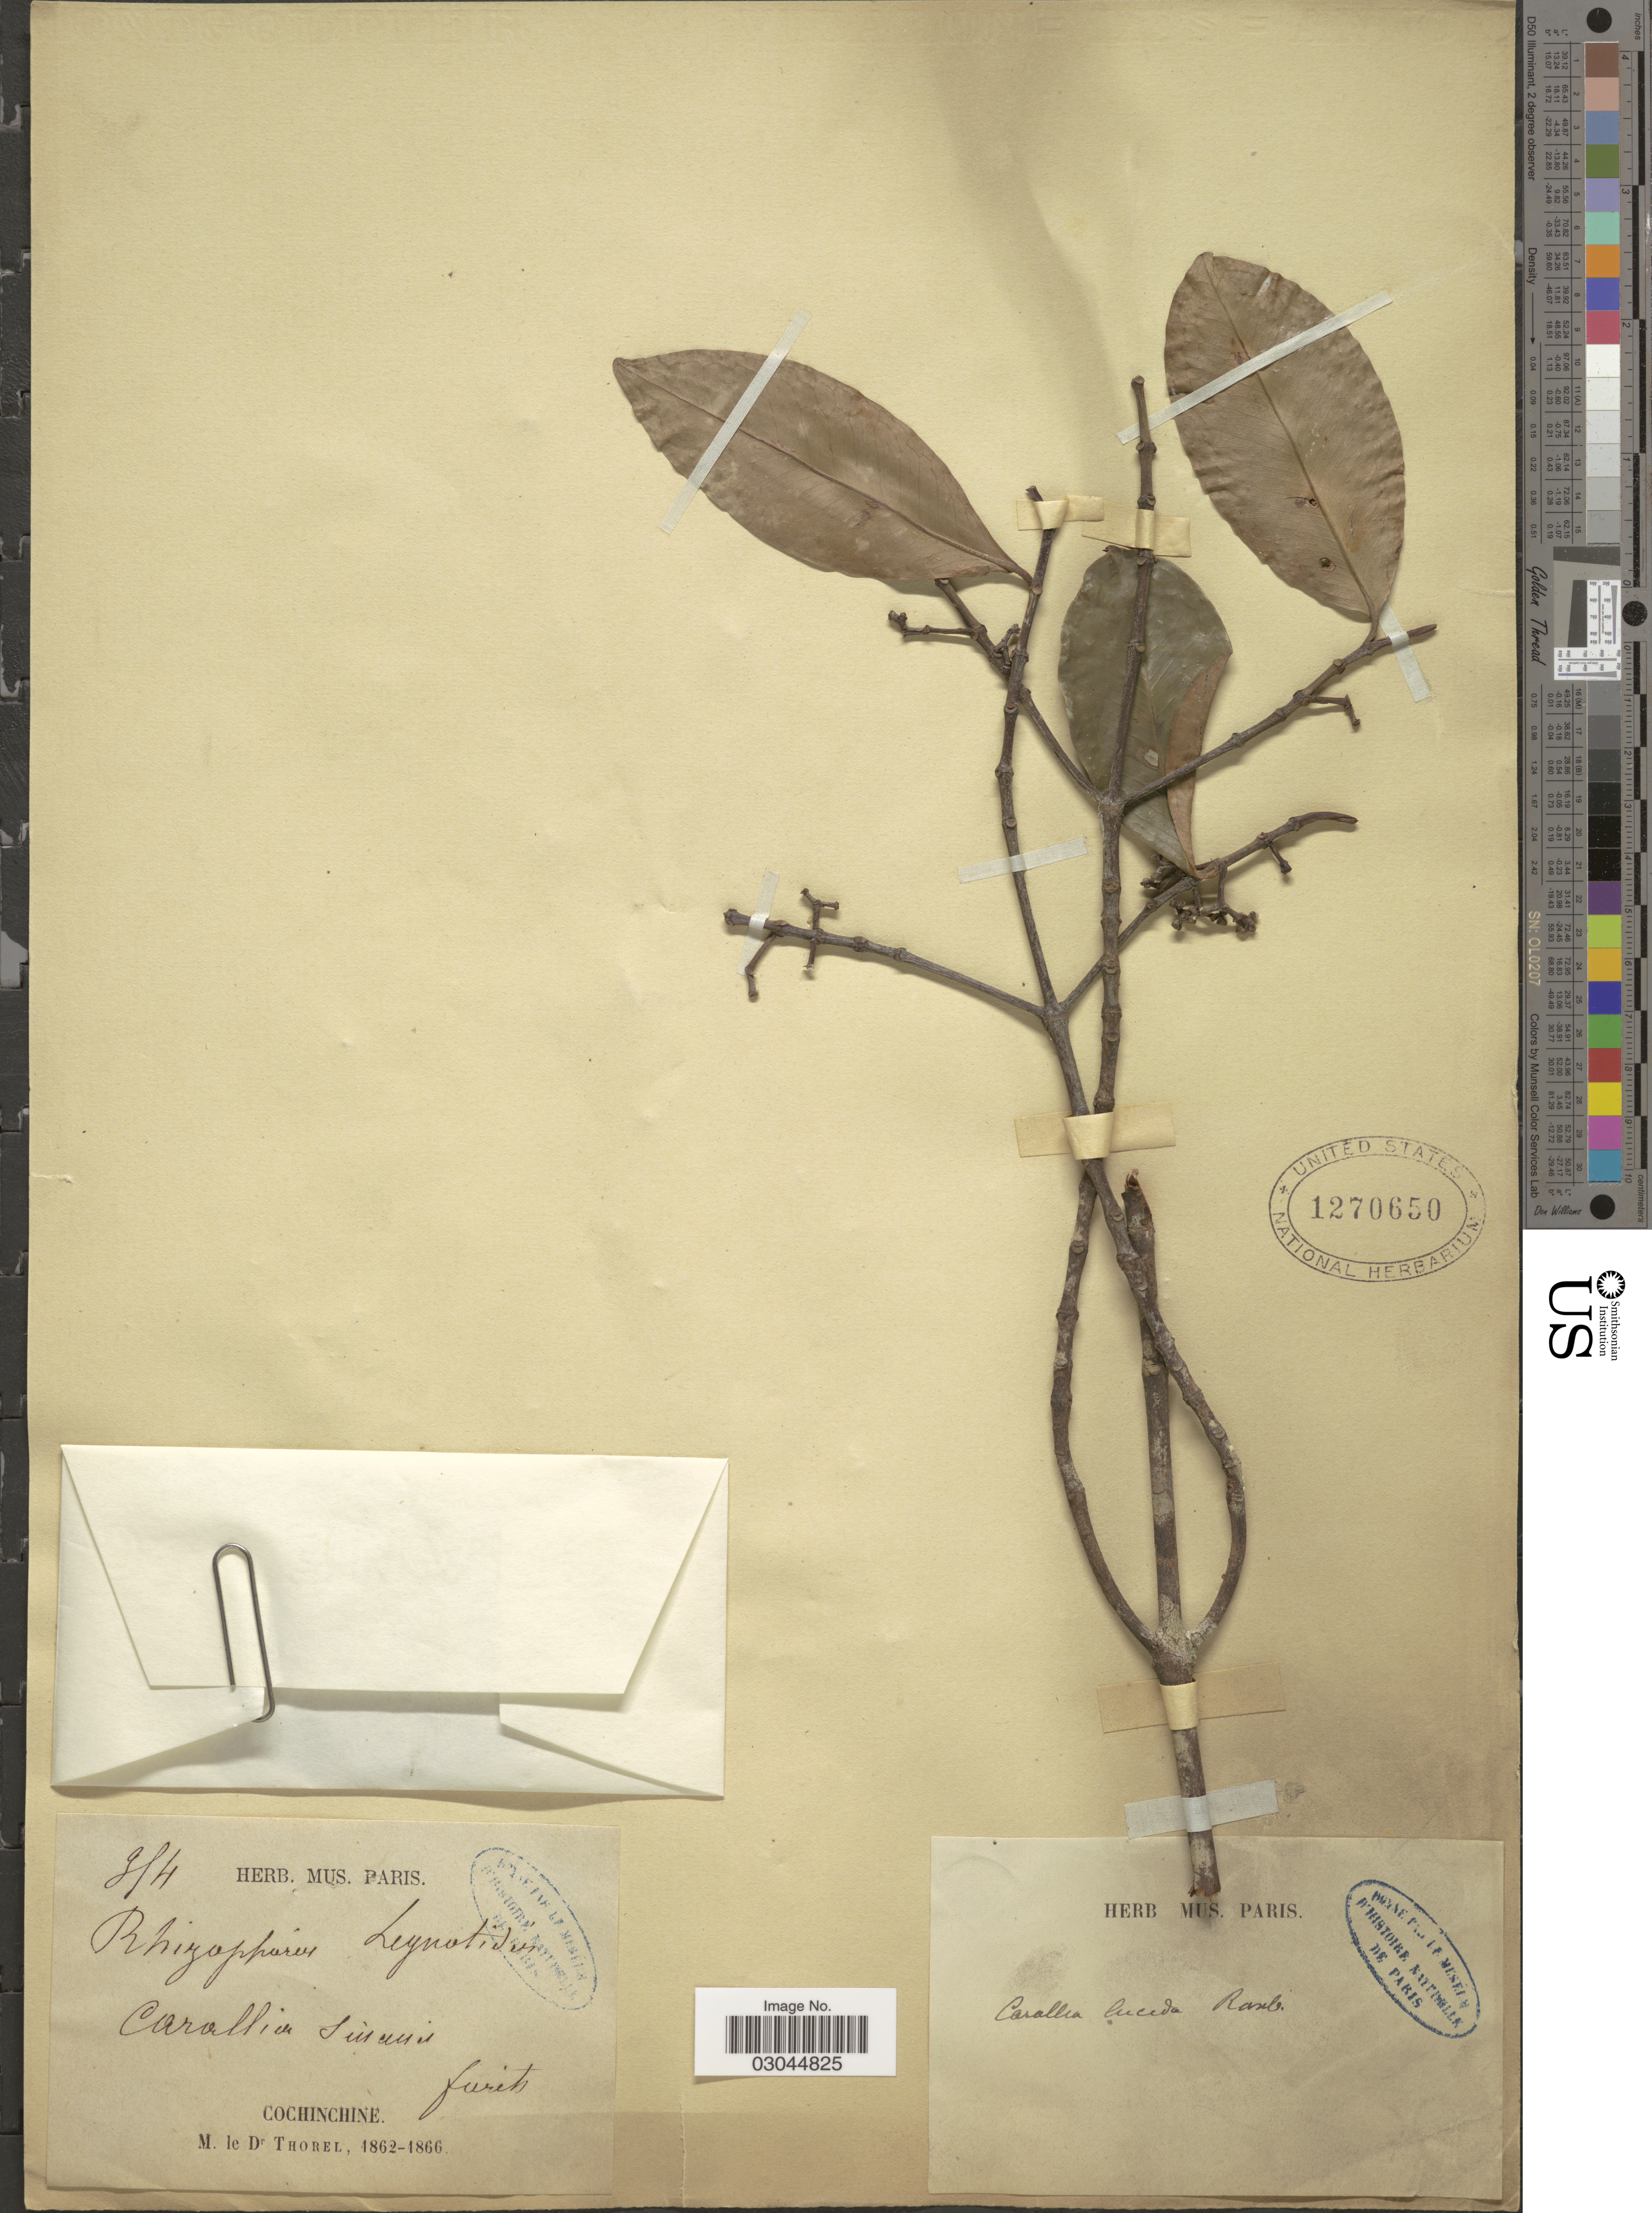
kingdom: Plantae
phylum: Tracheophyta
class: Magnoliopsida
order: Malpighiales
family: Rhizophoraceae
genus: Carallia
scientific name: Carallia lucida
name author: Roxb.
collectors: C. Thorel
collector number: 354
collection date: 1862/1866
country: Vietnam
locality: Cochinchine.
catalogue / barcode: US 1270650